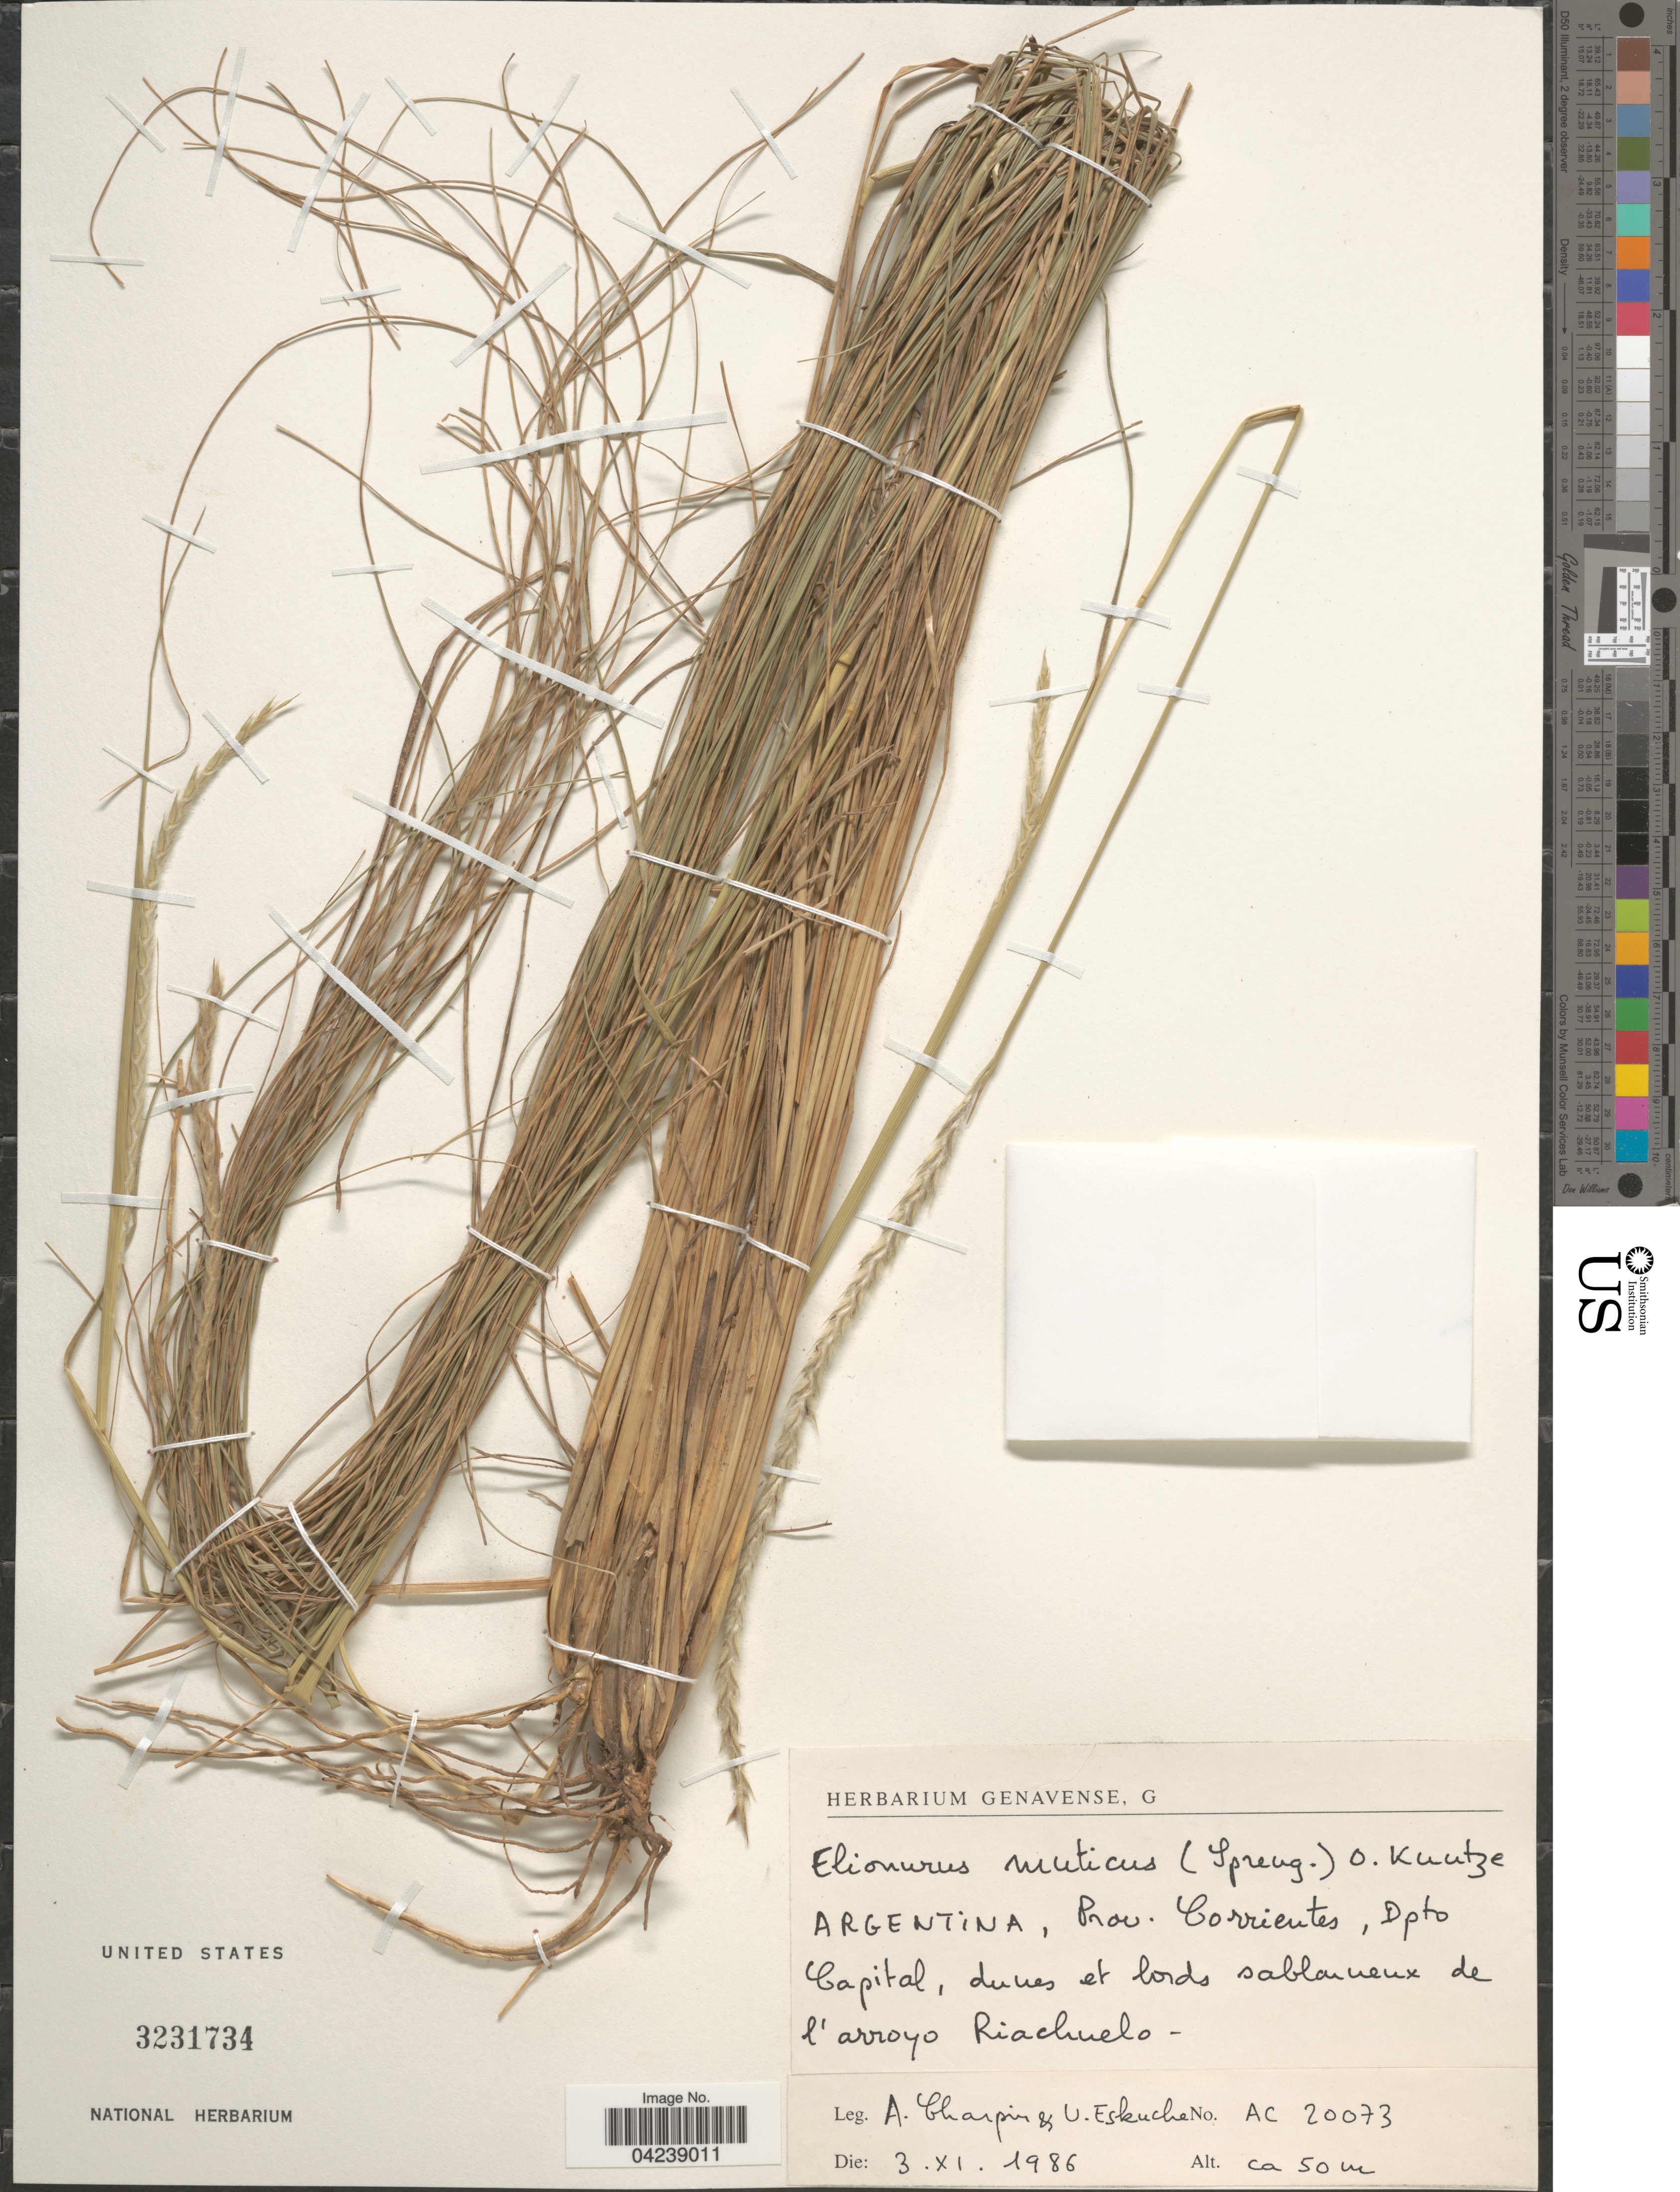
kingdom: Plantae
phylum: Tracheophyta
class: Liliopsida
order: Poales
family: Poaceae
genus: Elionurus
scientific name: Elionurus muticus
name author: (Spreng.) Kuntze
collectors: A. Charpin & U. Eskuche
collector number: AC20073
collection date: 1986-11-03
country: Argentina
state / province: Corrientes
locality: Dpto. Capital, dunes et bords sablonneux de l'arroyo Riachuelo.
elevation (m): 50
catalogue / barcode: US 3231734